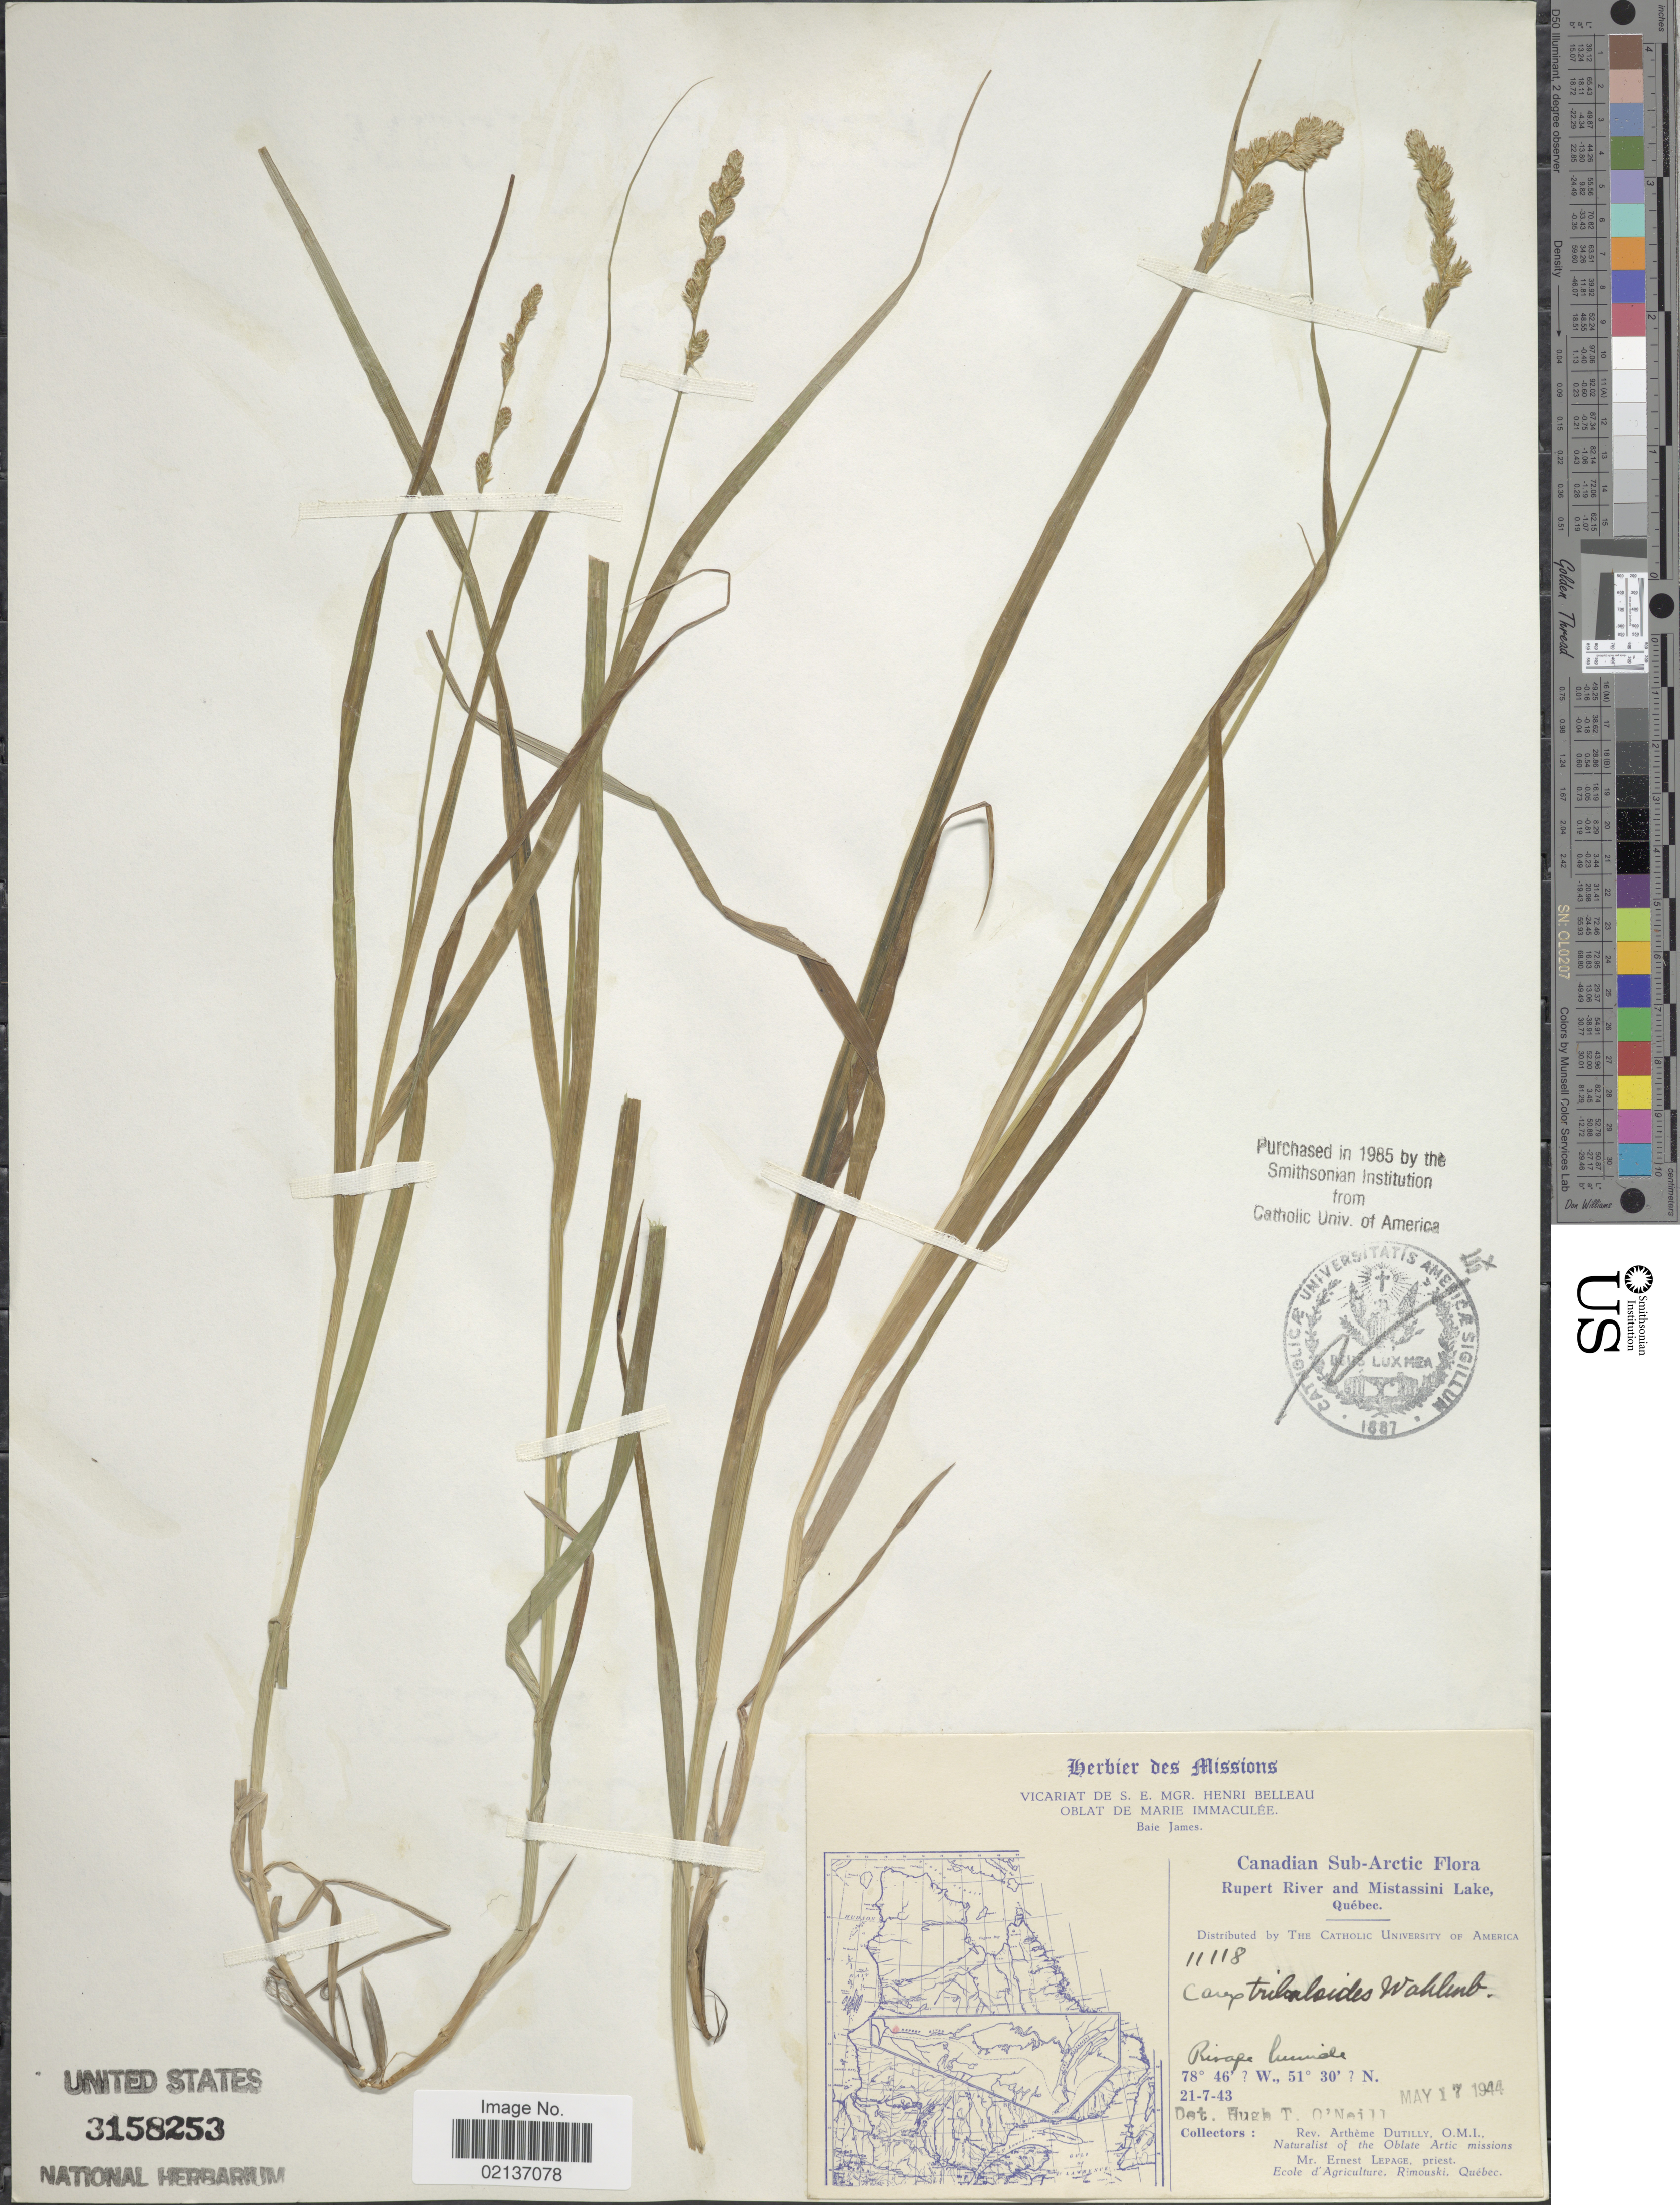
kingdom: Plantae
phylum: Tracheophyta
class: Liliopsida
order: Poales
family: Cyperaceae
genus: Carex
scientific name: Carex tribuloides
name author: Wahlenb.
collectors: A. Dutilly & E. Lepage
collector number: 11118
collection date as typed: Transcribed d/m/y: 21/7/43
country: Canada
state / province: Quebec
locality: Rupert River and Mistassini Lake, Rivage humide.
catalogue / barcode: US 3158253